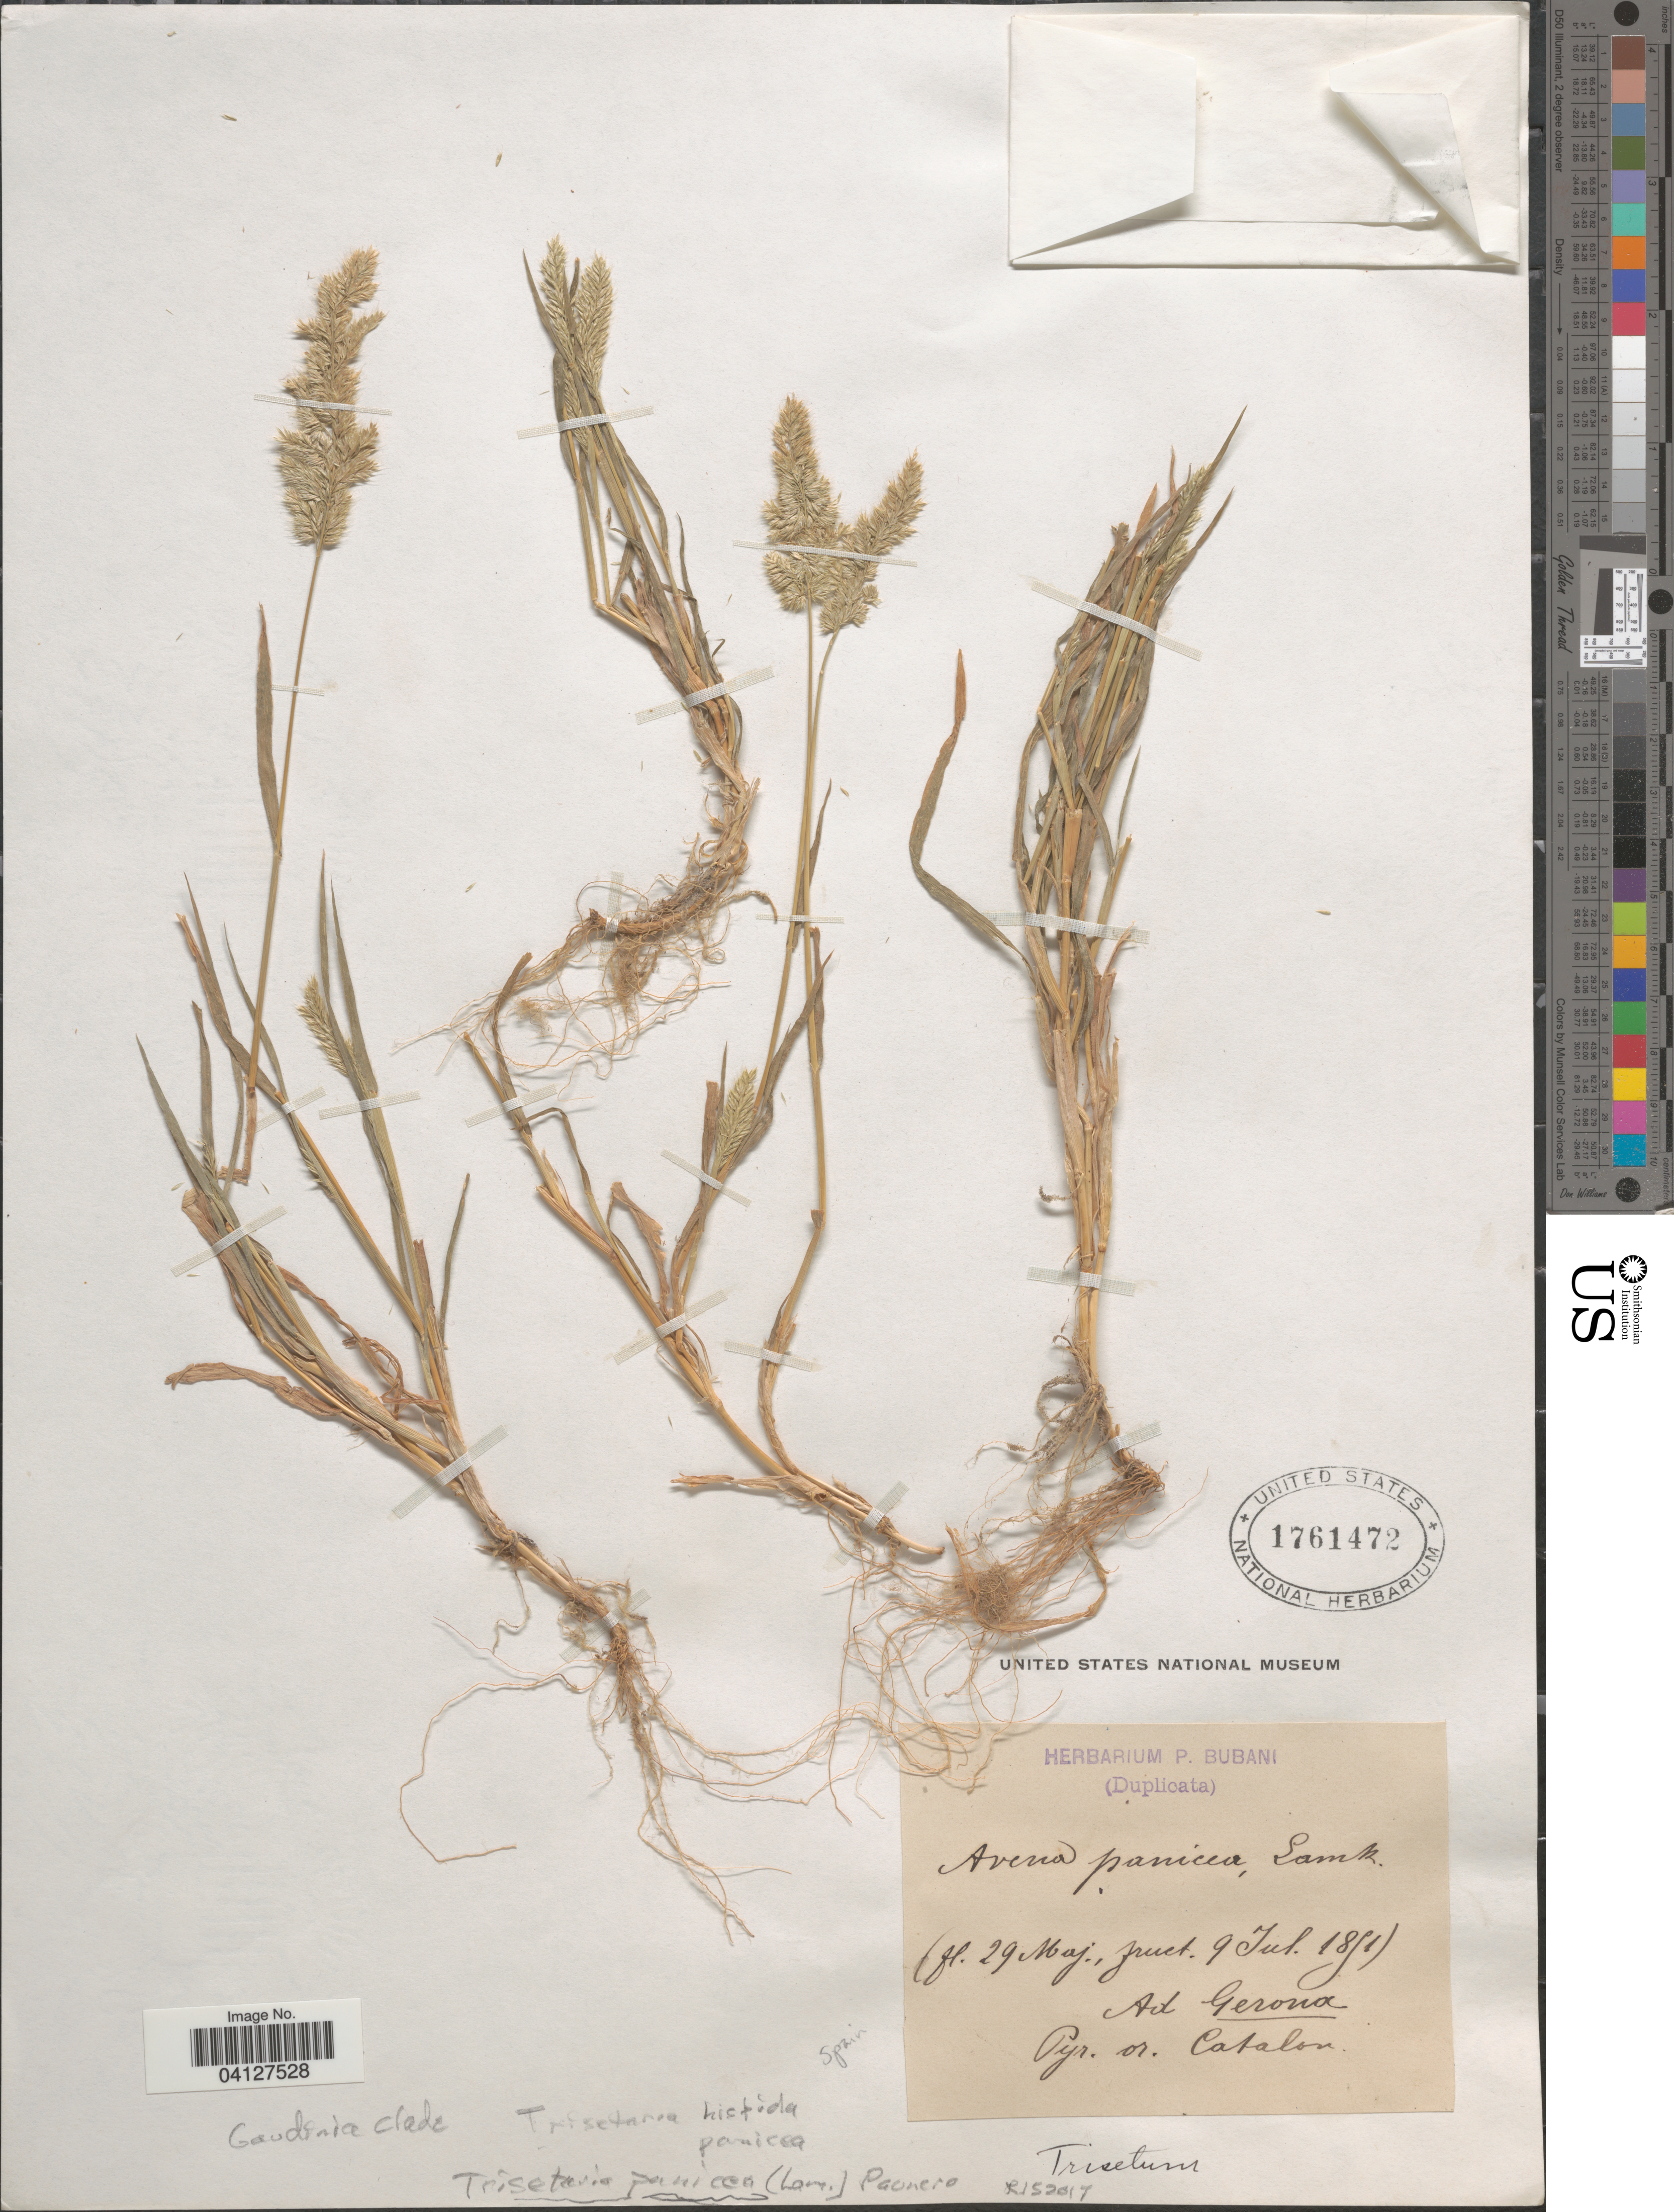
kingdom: Plantae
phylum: Tracheophyta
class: Liliopsida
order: Poales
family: Poaceae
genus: Avena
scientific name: Avena panicea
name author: Lam.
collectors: ex herb. P. Bubani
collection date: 1851-05-29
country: Spain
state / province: Catalunya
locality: Ad Gerona. Pyr. or. Catalon.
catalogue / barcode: US 1761472